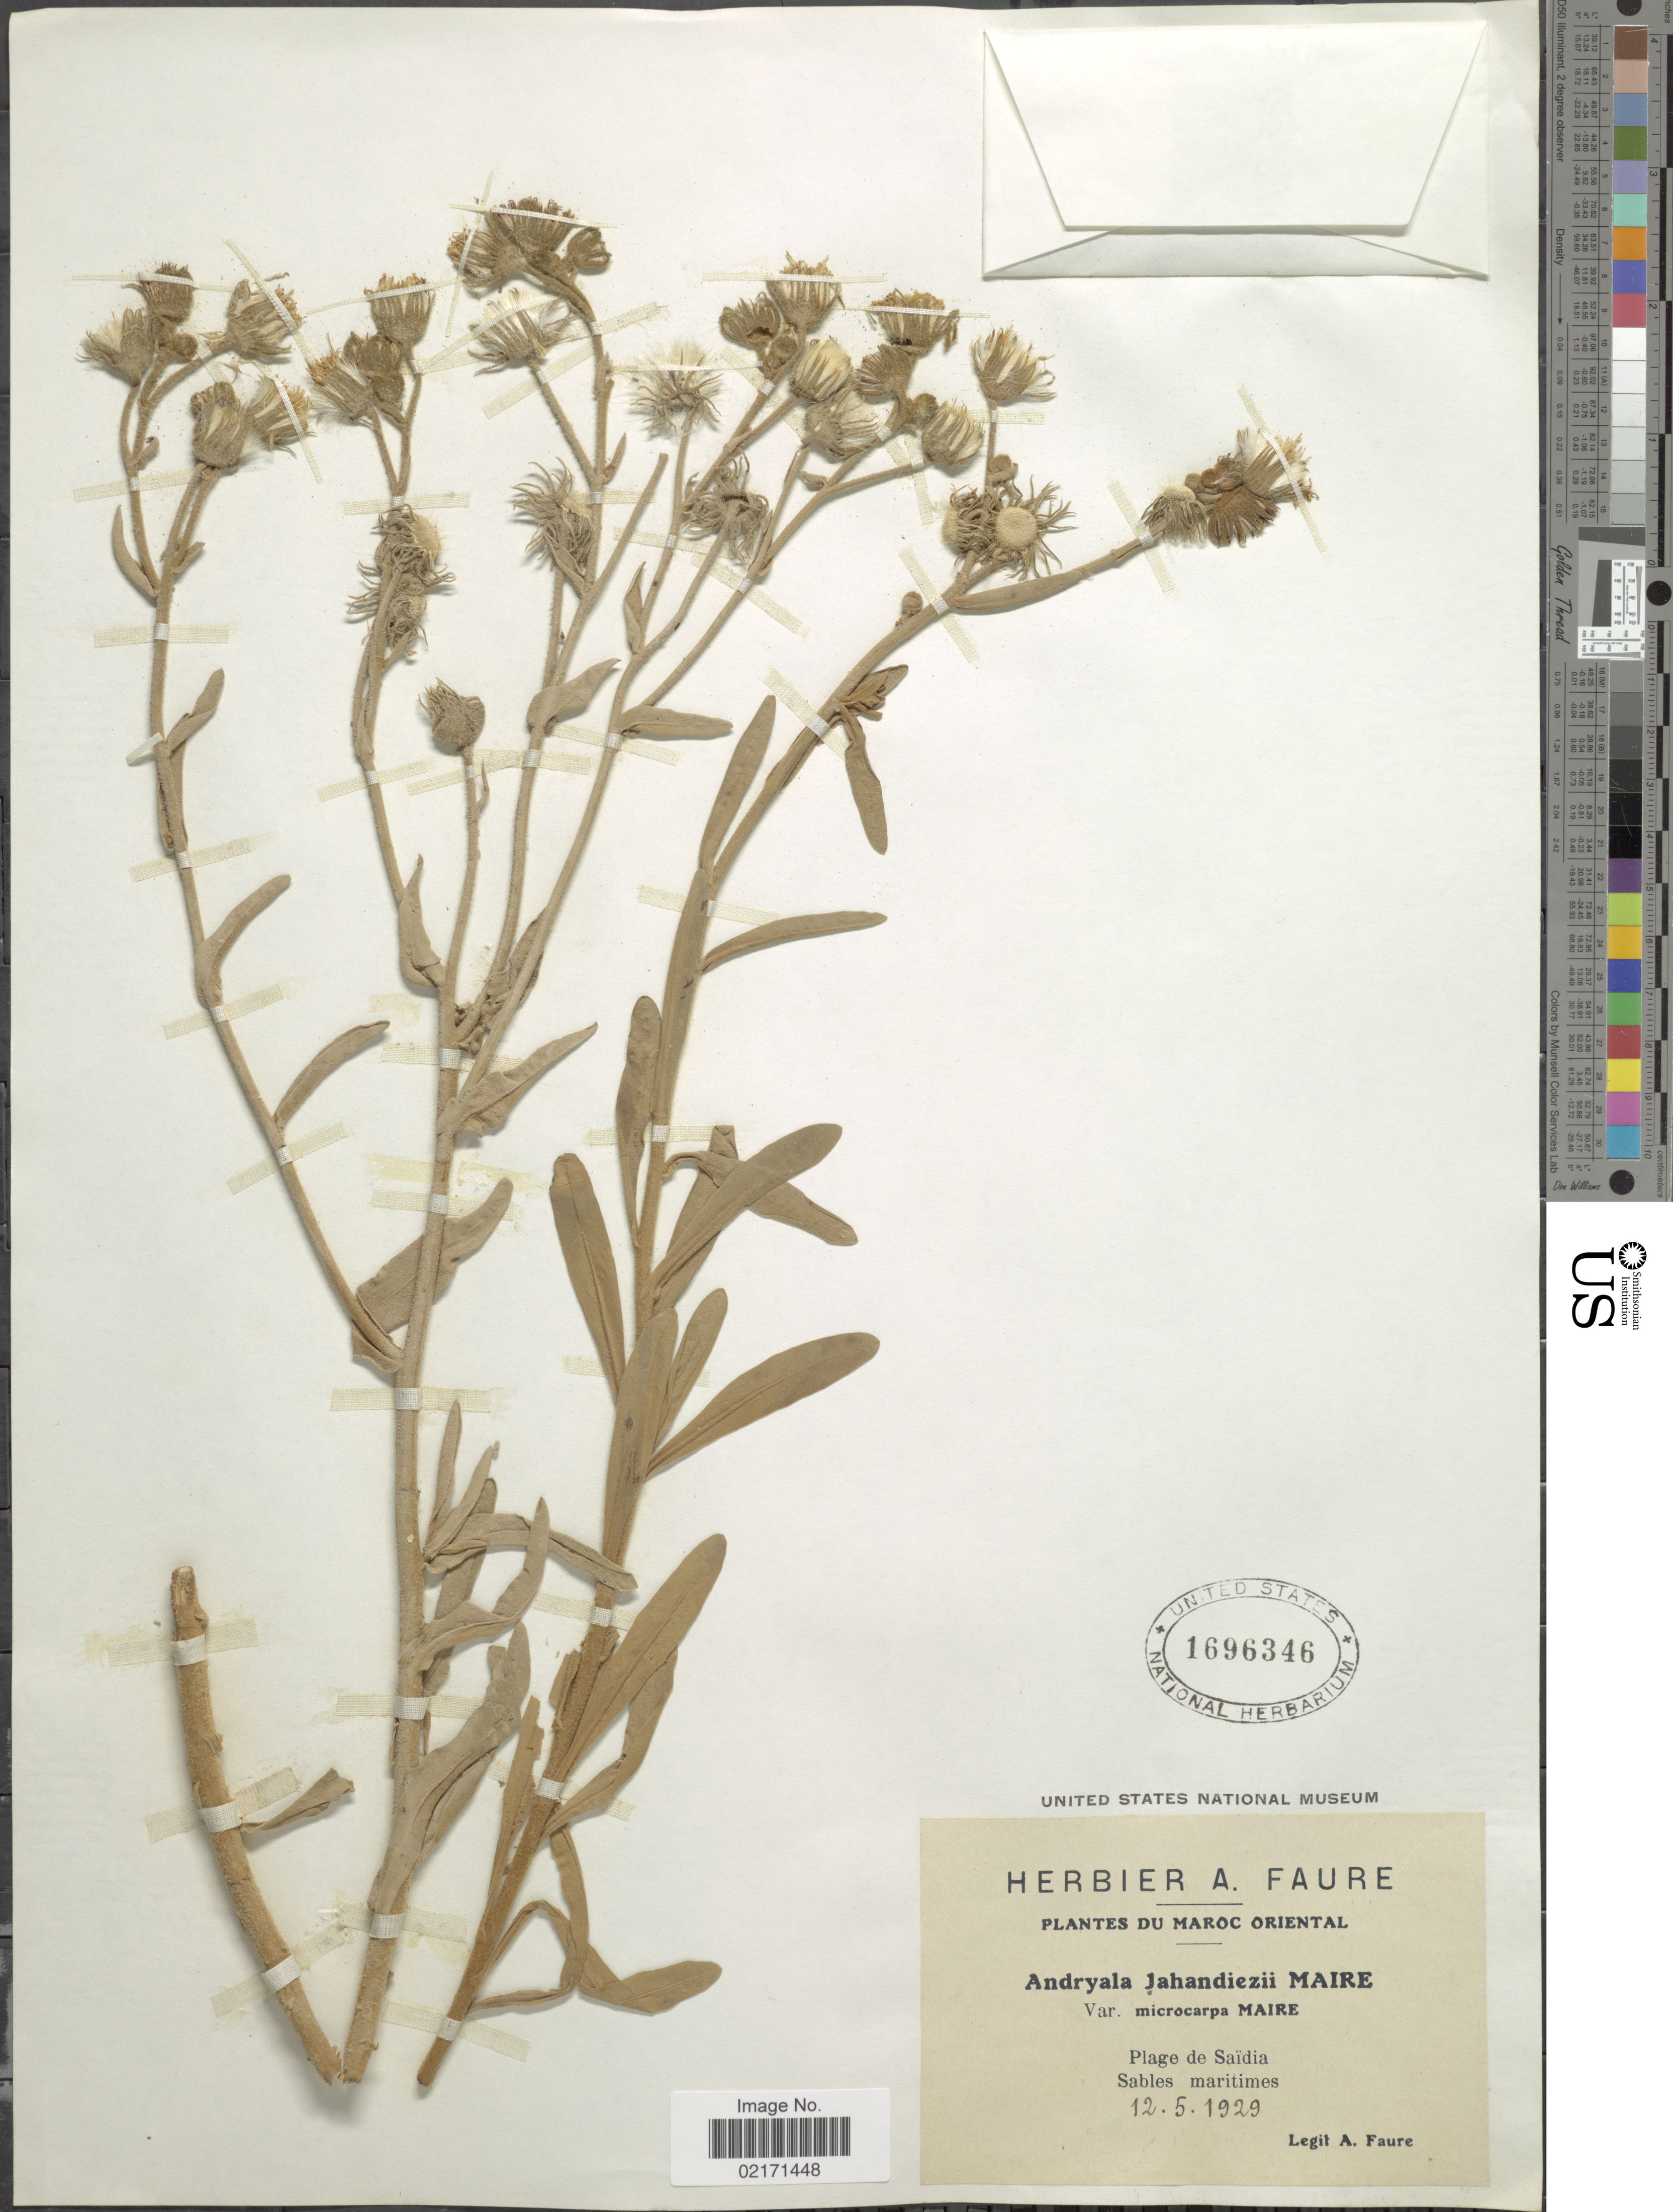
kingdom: Plantae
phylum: Tracheophyta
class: Magnoliopsida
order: Asterales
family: Asteraceae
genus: Andryala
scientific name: Andryala chevallieri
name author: L. Chevall.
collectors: A. Faure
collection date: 1929-05-12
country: Morocco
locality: Plage de Saidia, Sables maritimes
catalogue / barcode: US 1696346